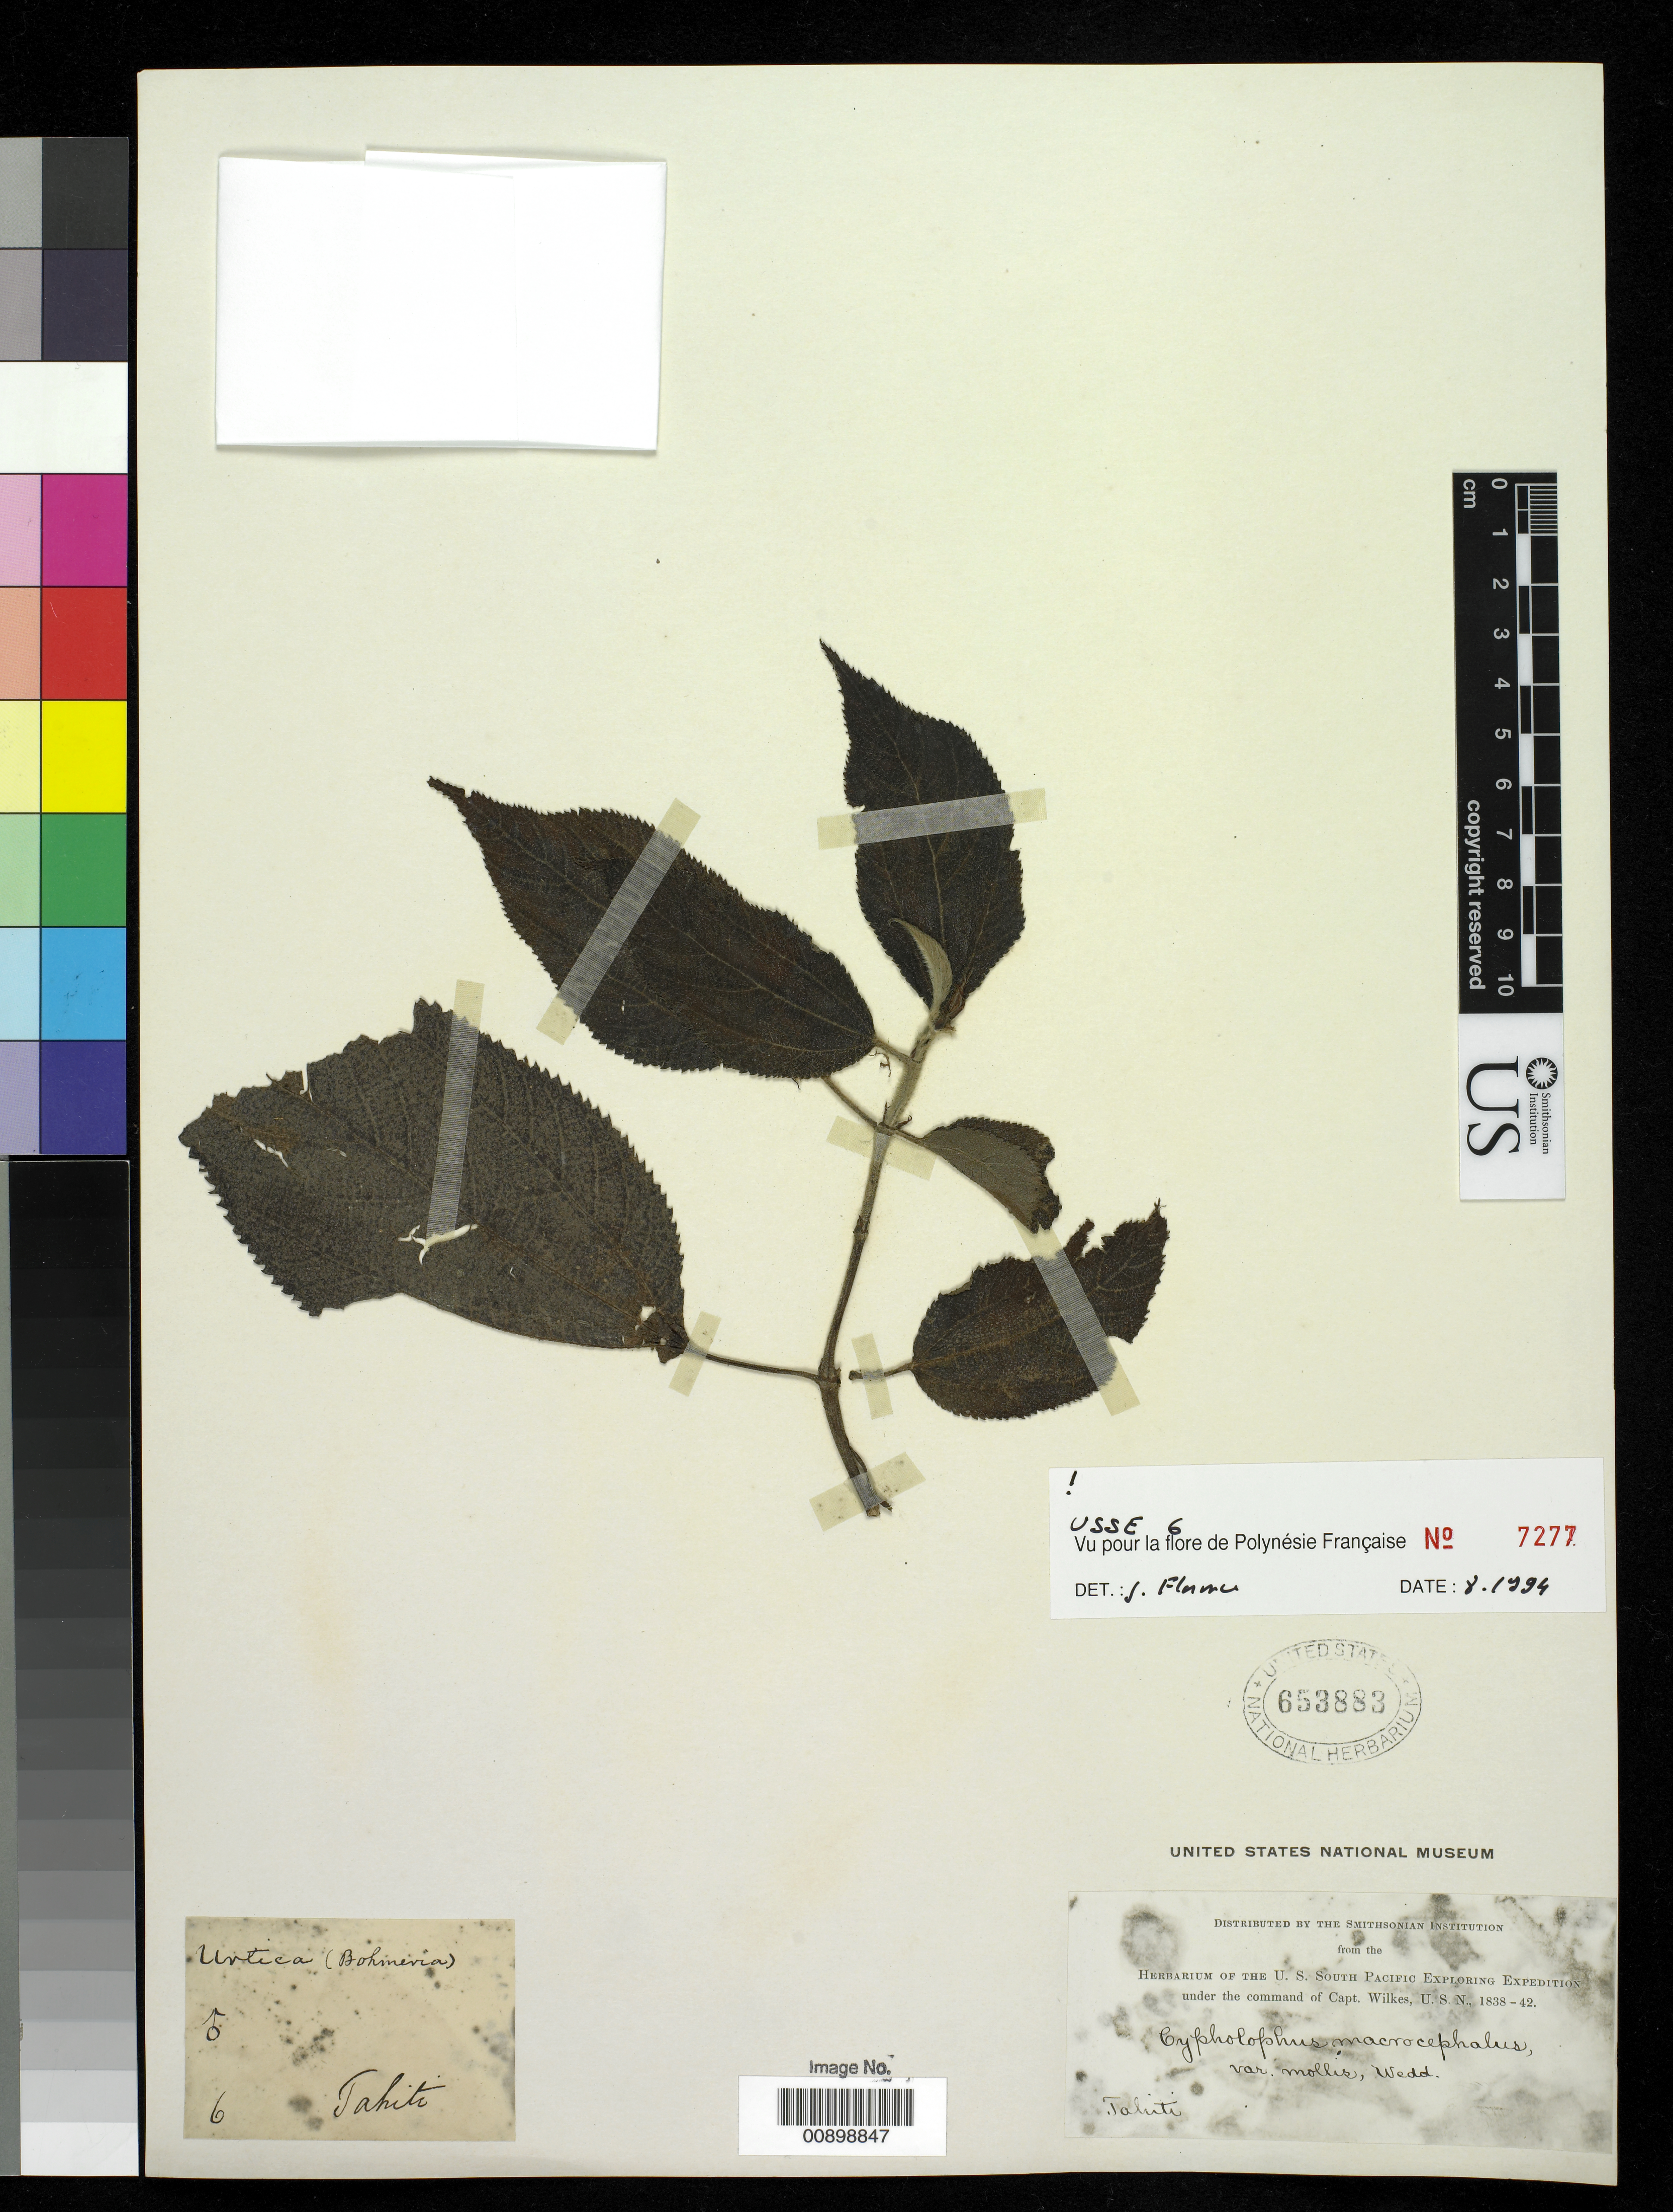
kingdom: Plantae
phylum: Tracheophyta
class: Magnoliopsida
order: Rosales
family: Urticaceae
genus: Cypholophus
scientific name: Cypholophus macrocephalus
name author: Wedd.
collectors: Wilkes Explor. Exped.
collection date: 1838/1842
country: French Polynesia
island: Tahiti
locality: Tahiti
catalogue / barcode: US 653883